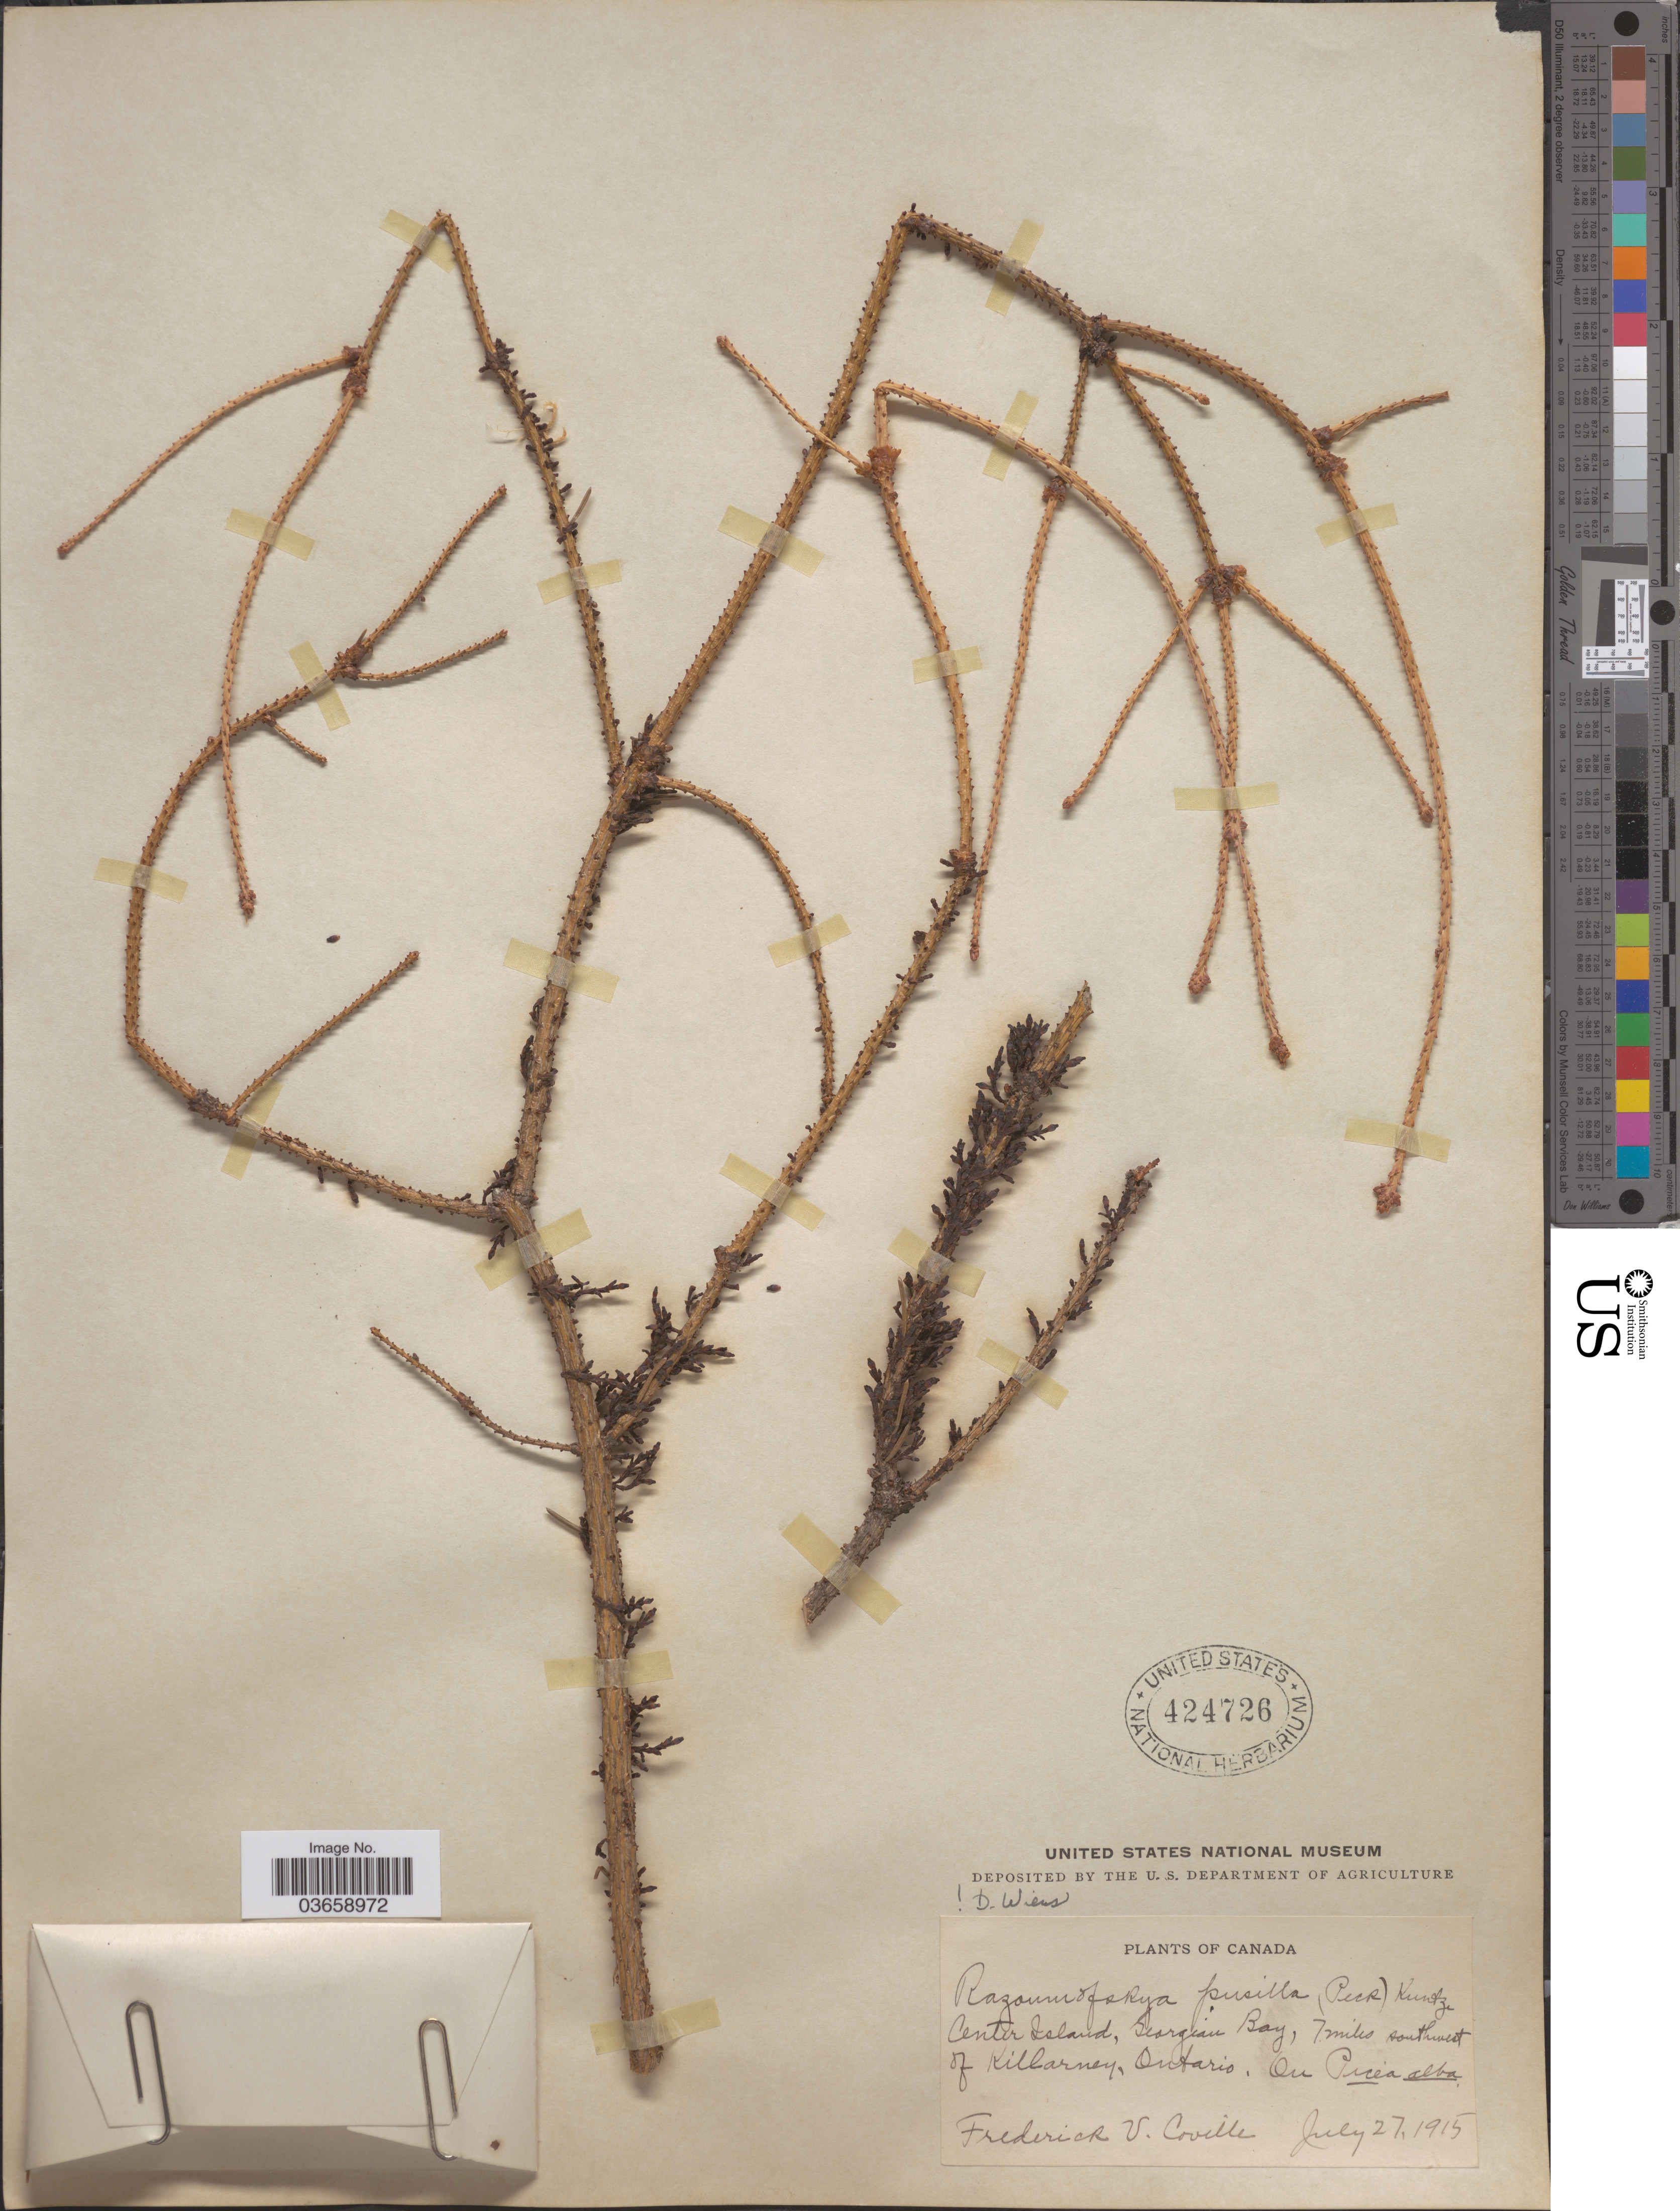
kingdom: Plantae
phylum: Tracheophyta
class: Magnoliopsida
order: Santalales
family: Viscaceae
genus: Arceuthobium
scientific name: Arceuthobium pusillum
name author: Peck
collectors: F. V. Coville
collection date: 1915-07-27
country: Canada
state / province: Ontario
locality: Center Island, Georgian Bay, 7 miles southwest of Killarney.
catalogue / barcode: US 424726